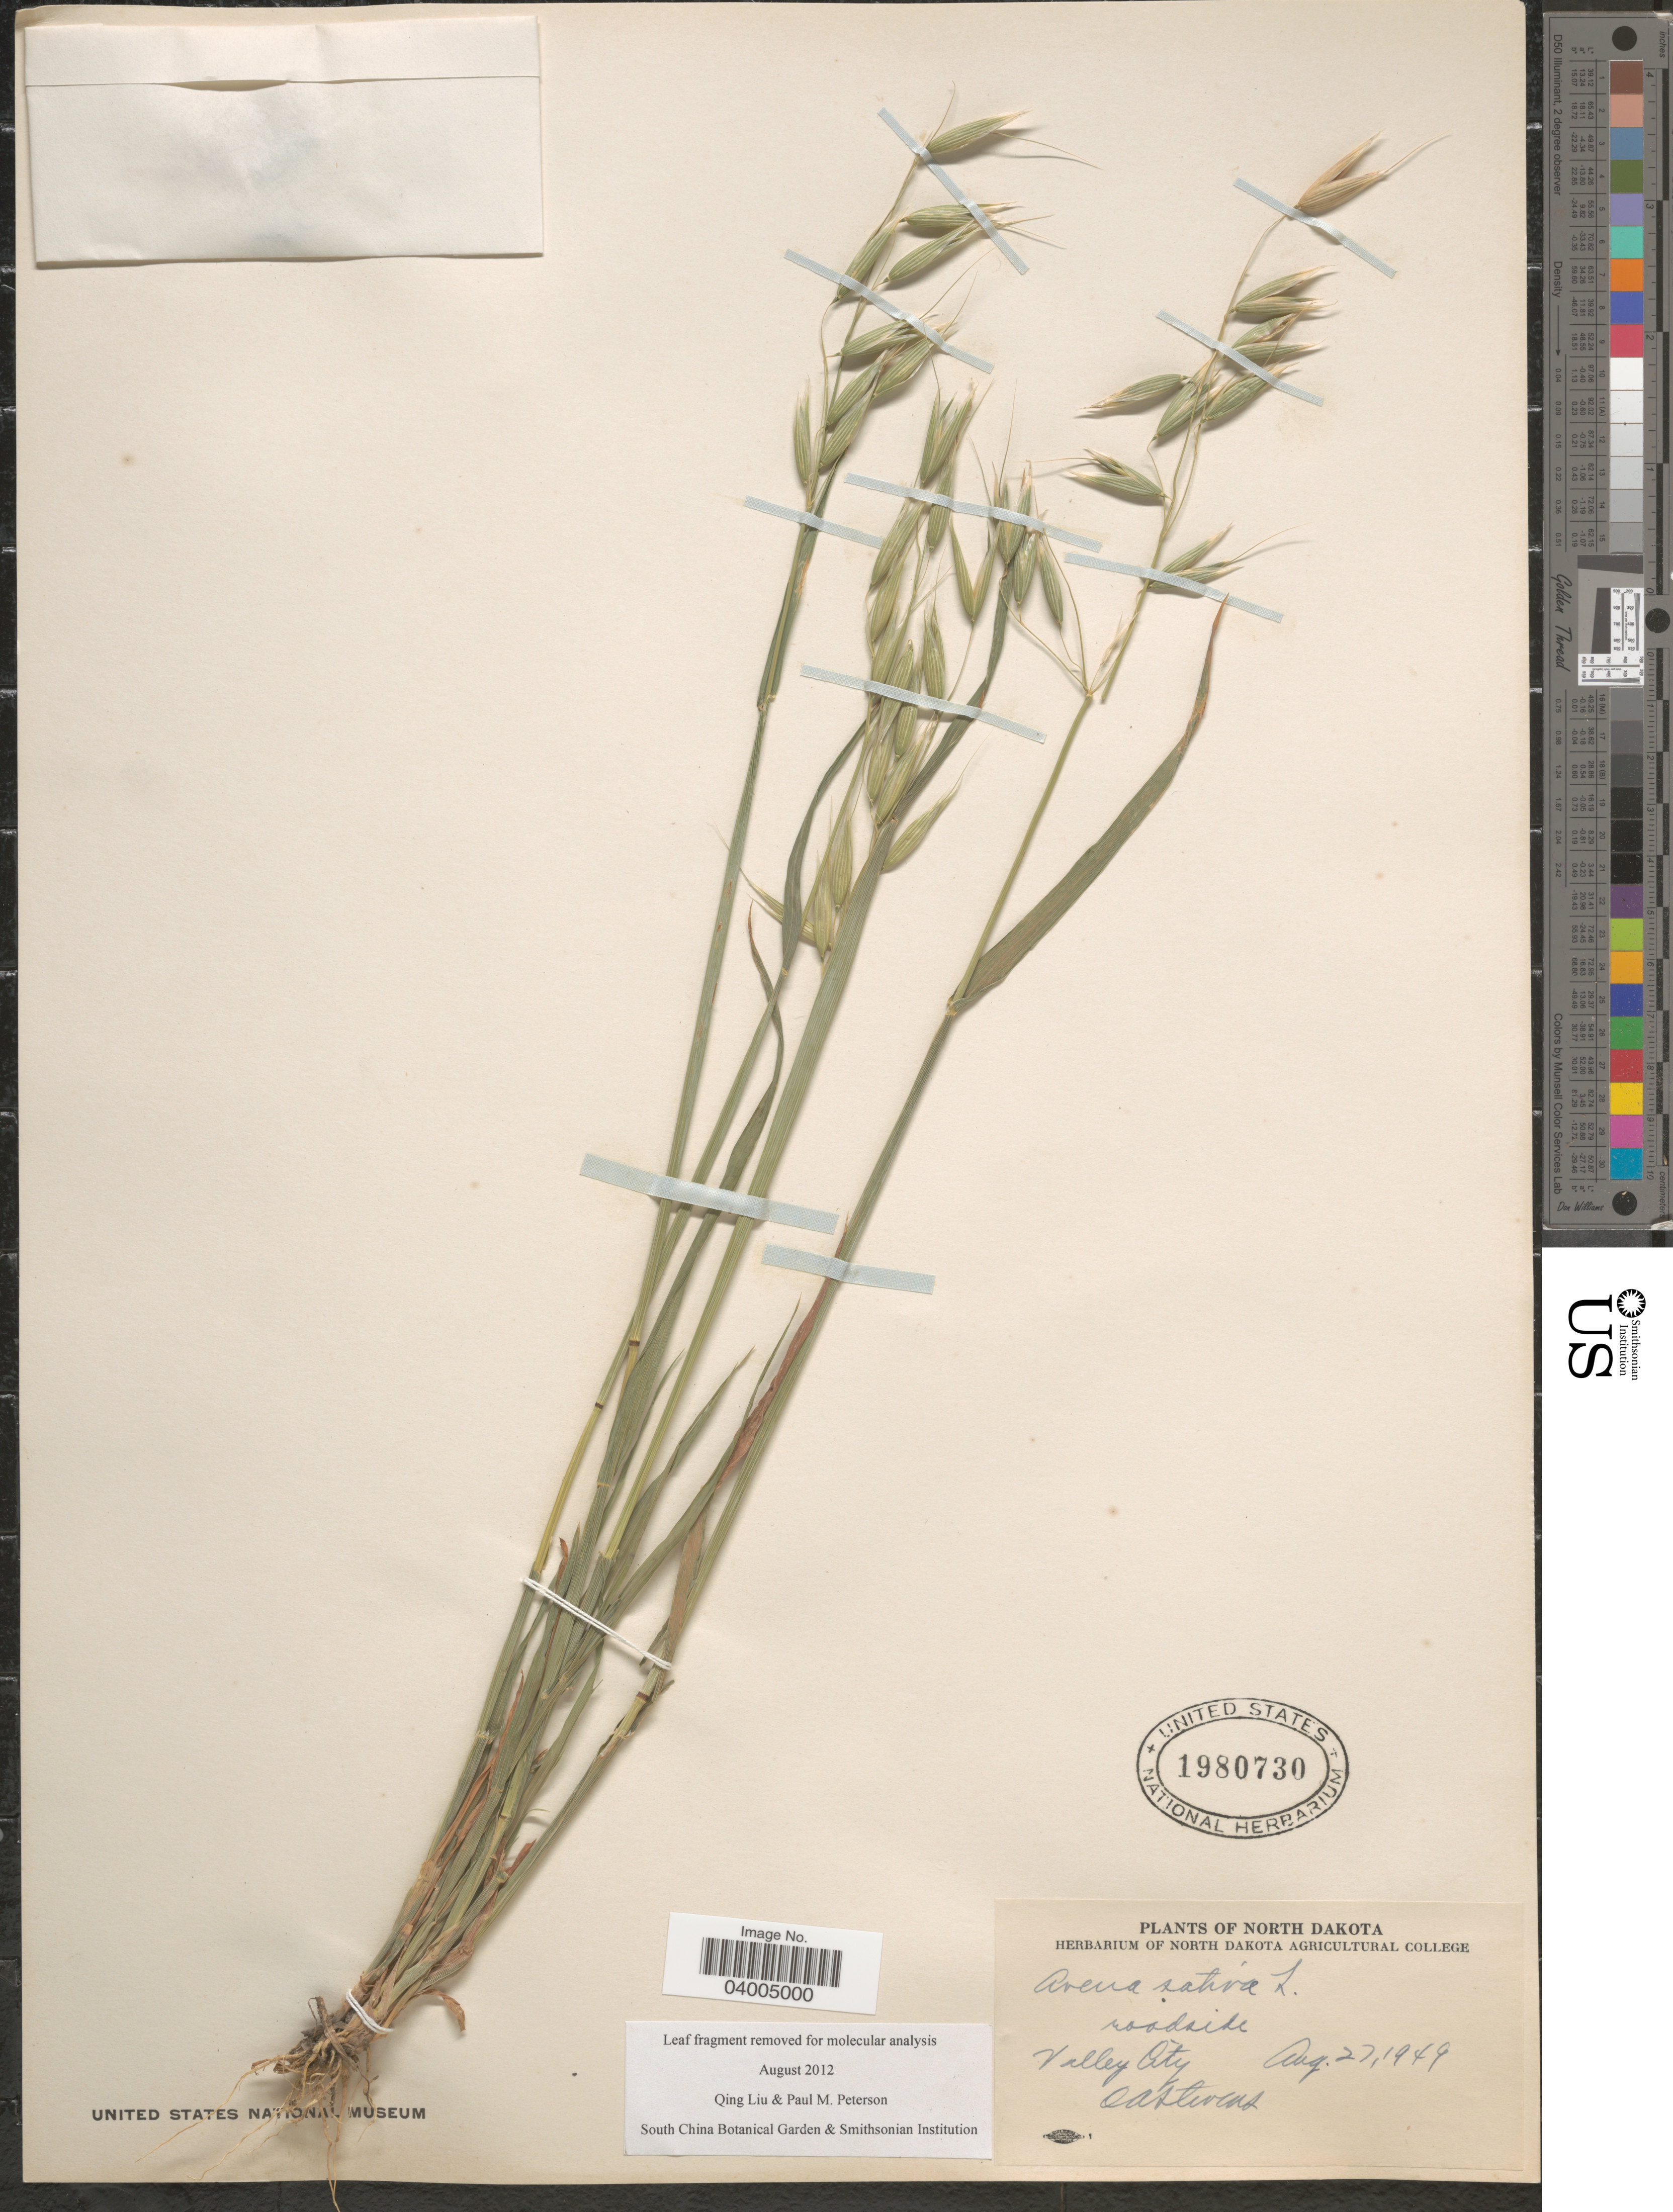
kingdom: Plantae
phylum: Tracheophyta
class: Liliopsida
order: Poales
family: Poaceae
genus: Avena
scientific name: Avena sativa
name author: L.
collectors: O. A. Stevens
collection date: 1949-08-27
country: United States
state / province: North Dakota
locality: Valley City.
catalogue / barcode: US 1980730